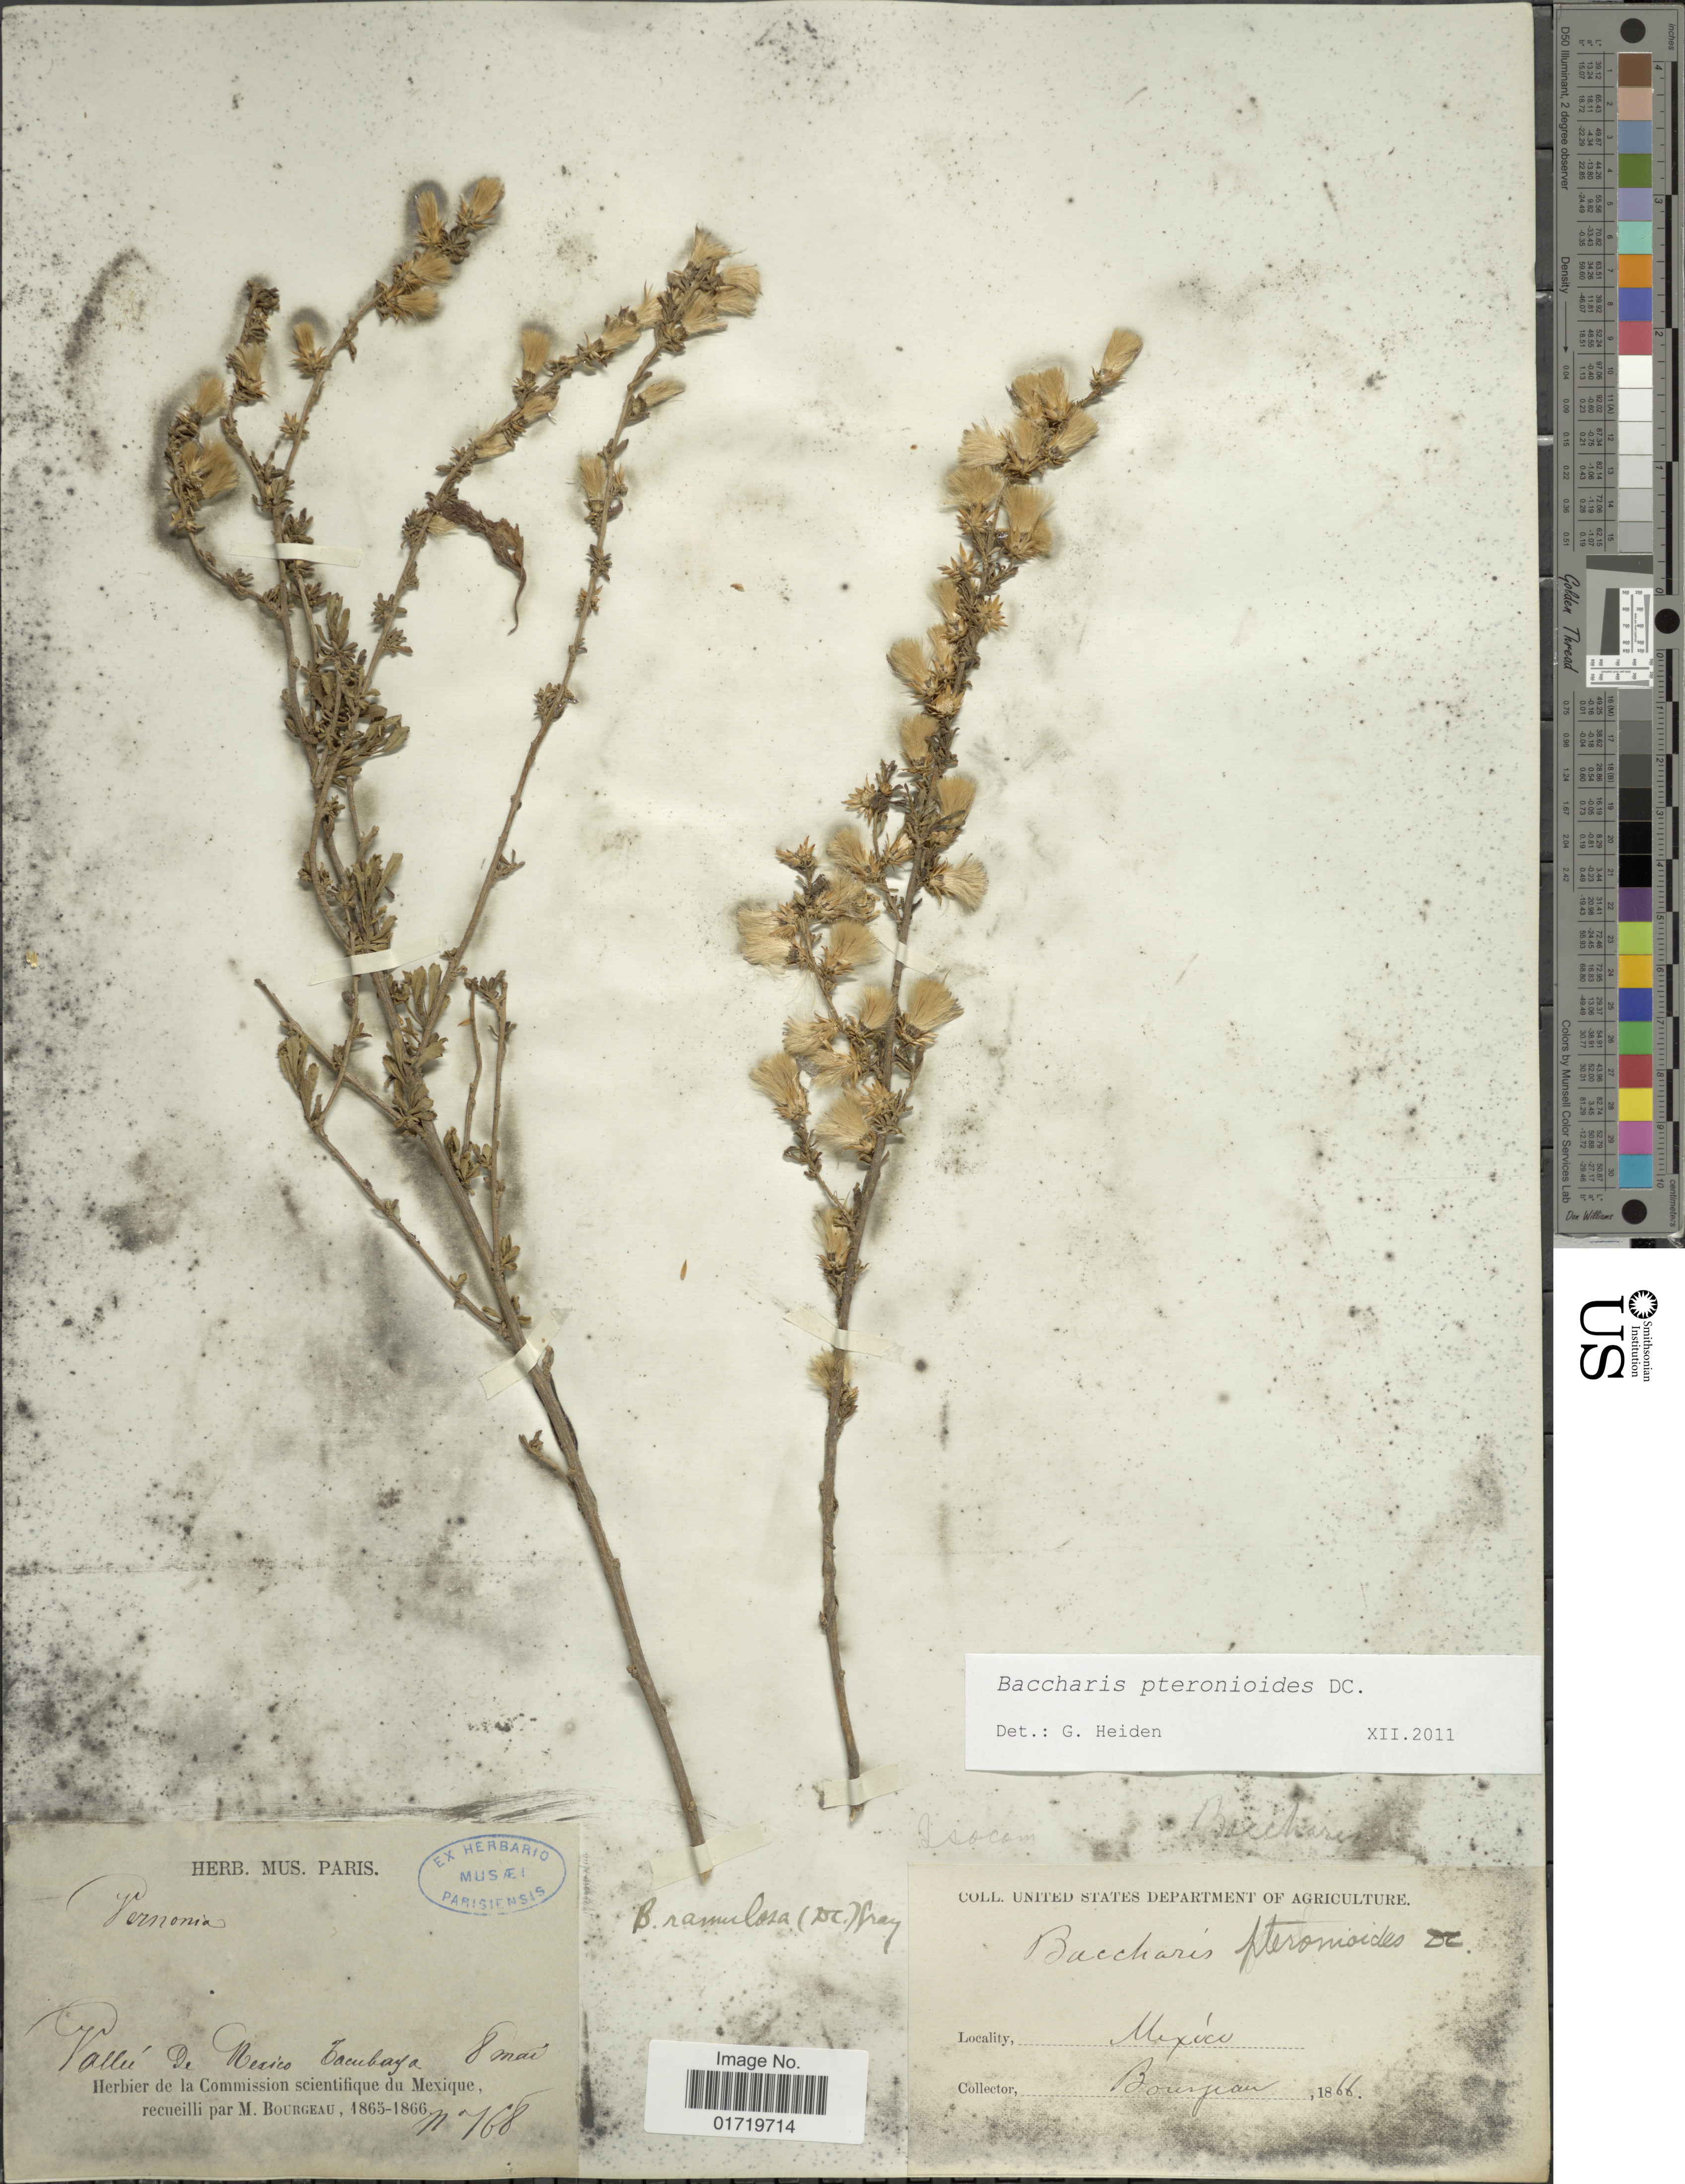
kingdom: Plantae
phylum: Tracheophyta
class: Magnoliopsida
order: Asterales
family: Asteraceae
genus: Baccharis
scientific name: Baccharis pteronioides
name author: DC.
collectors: M. Bourgeau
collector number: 768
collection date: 1865-05-08/1866-05-08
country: Mexico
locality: Vallee de Mexico Cacubay